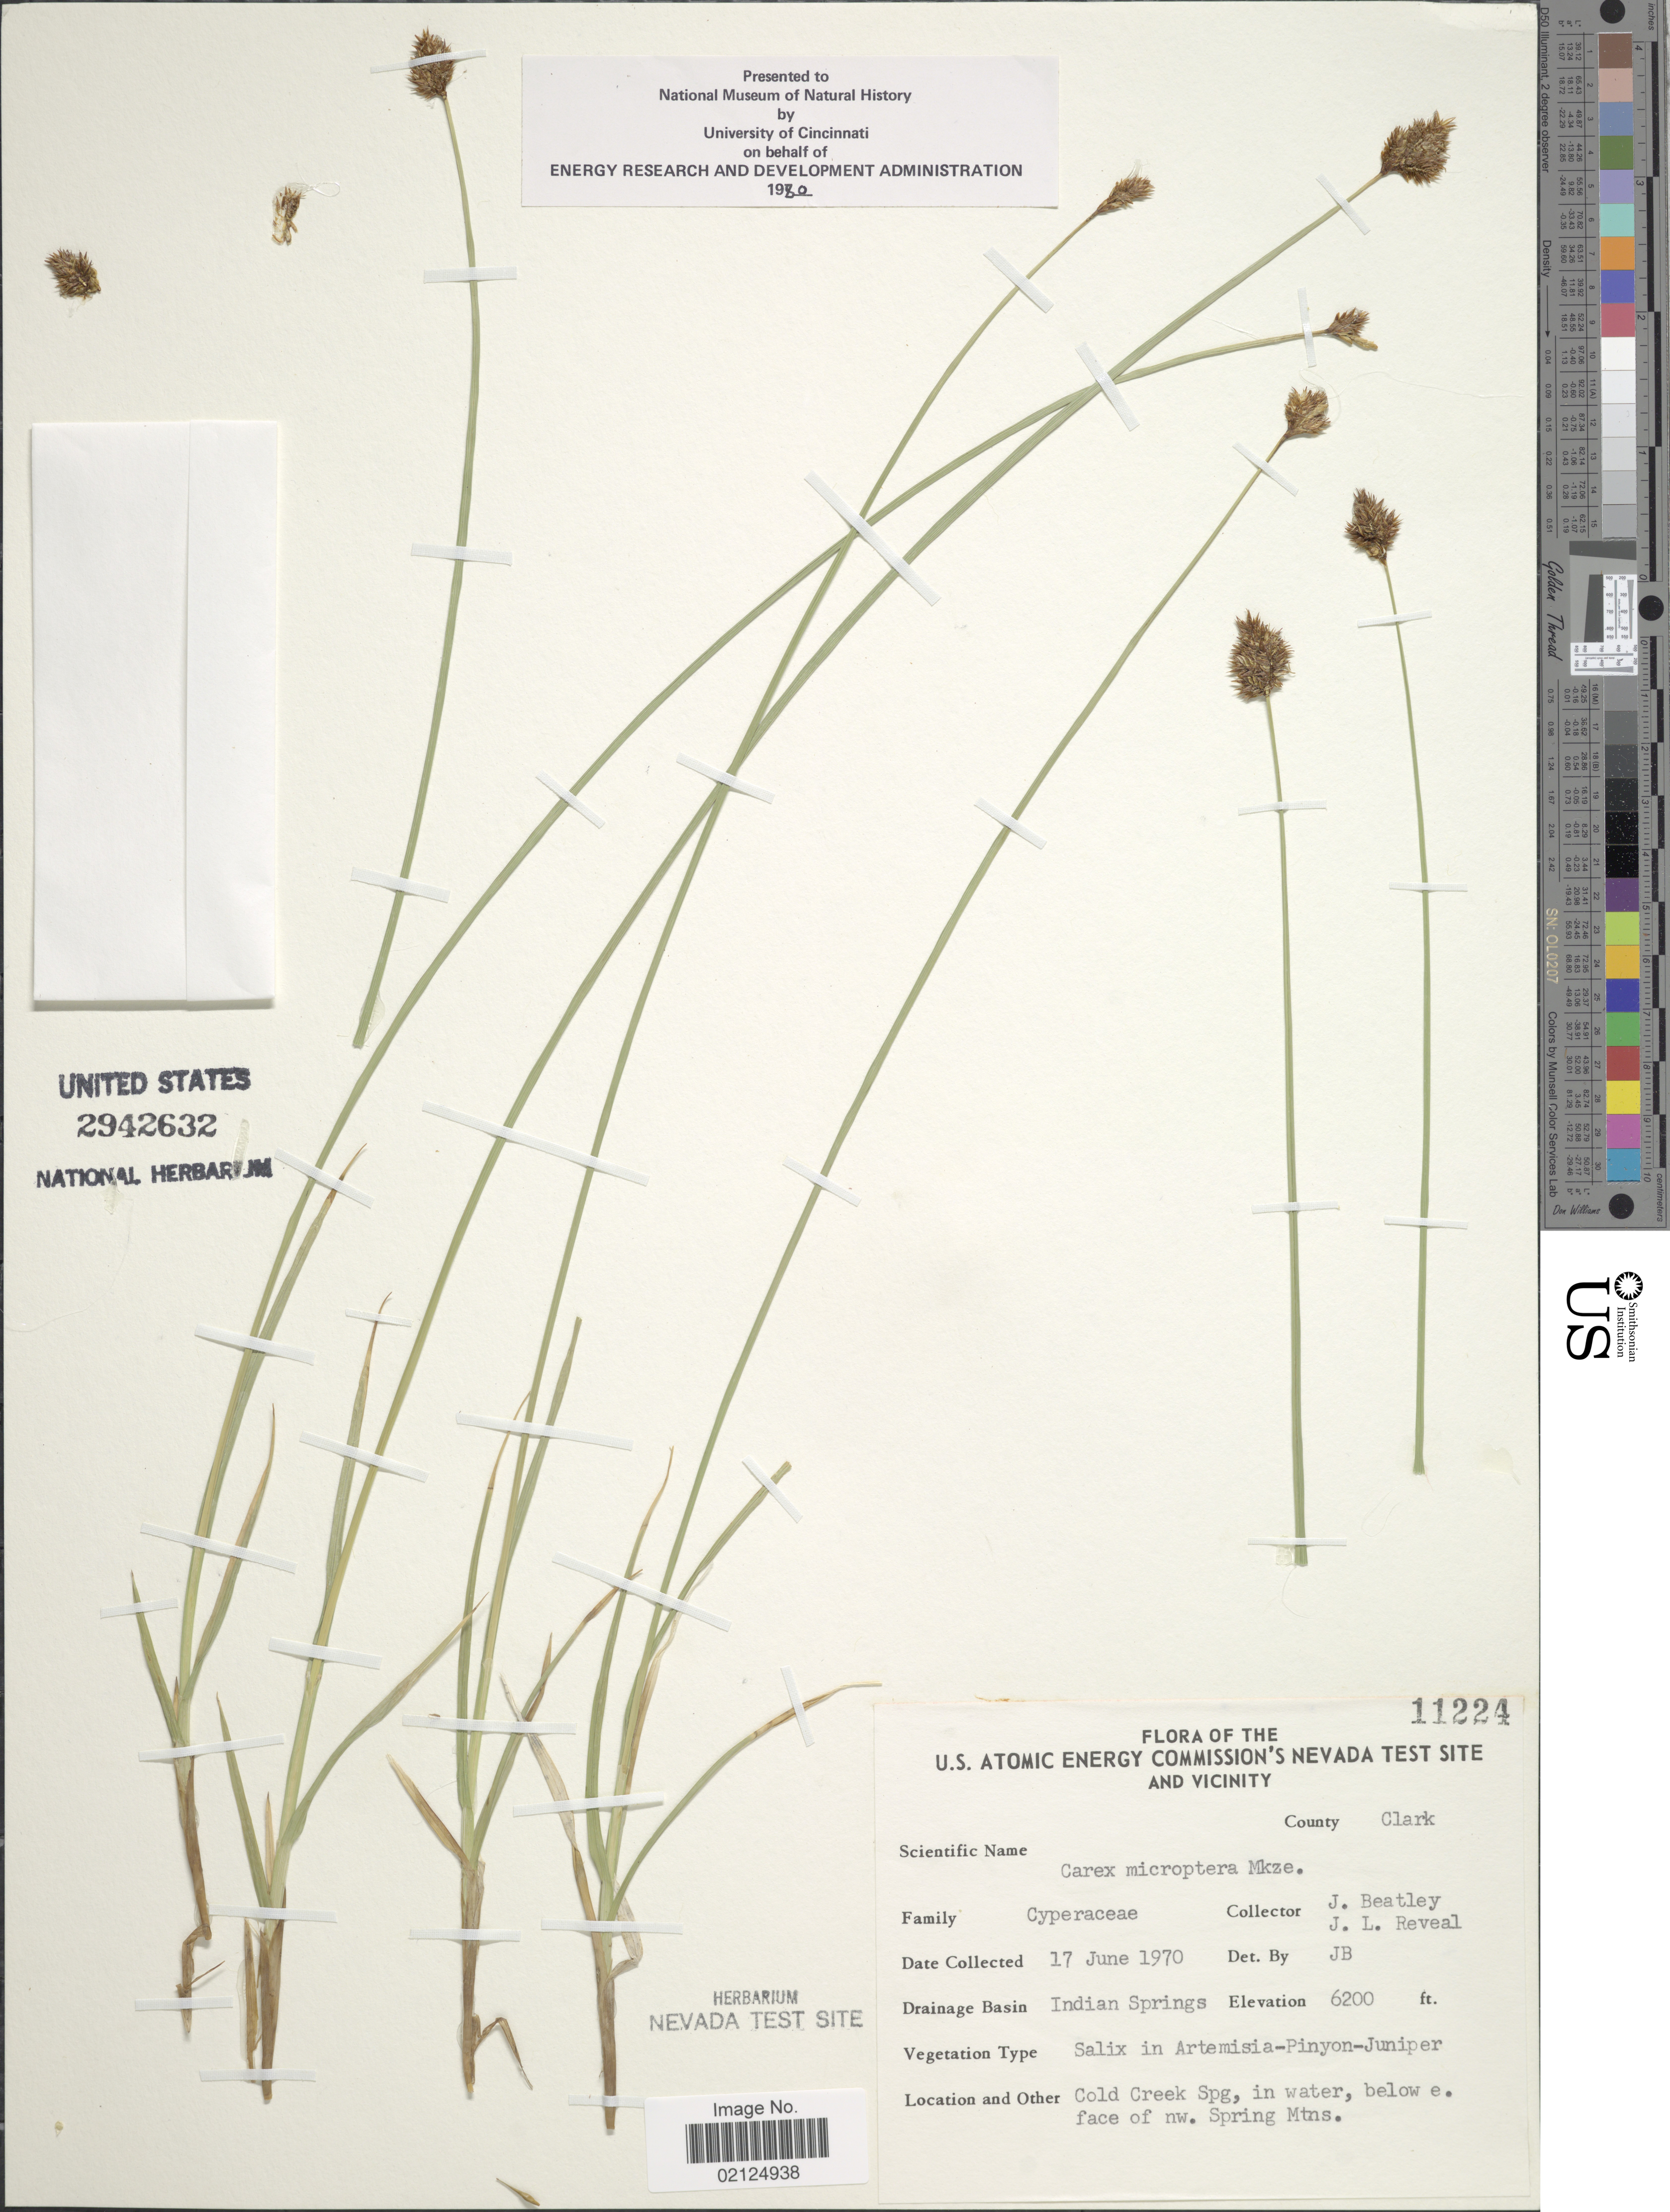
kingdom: Plantae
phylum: Tracheophyta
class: Liliopsida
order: Poales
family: Cyperaceae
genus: Carex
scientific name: Carex microptera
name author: Mack.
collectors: J. C. Beatley & J. L. Reveal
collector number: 11224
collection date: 1970-06-17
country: United States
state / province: Nevada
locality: U. S. Atomic Commission's Nevada Test Site and Vicinity, County Clark. Indian Springs, Cold Creek Spg. in water, below e. face of nw. Spring Mtns.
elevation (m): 1890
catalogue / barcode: US 2942632